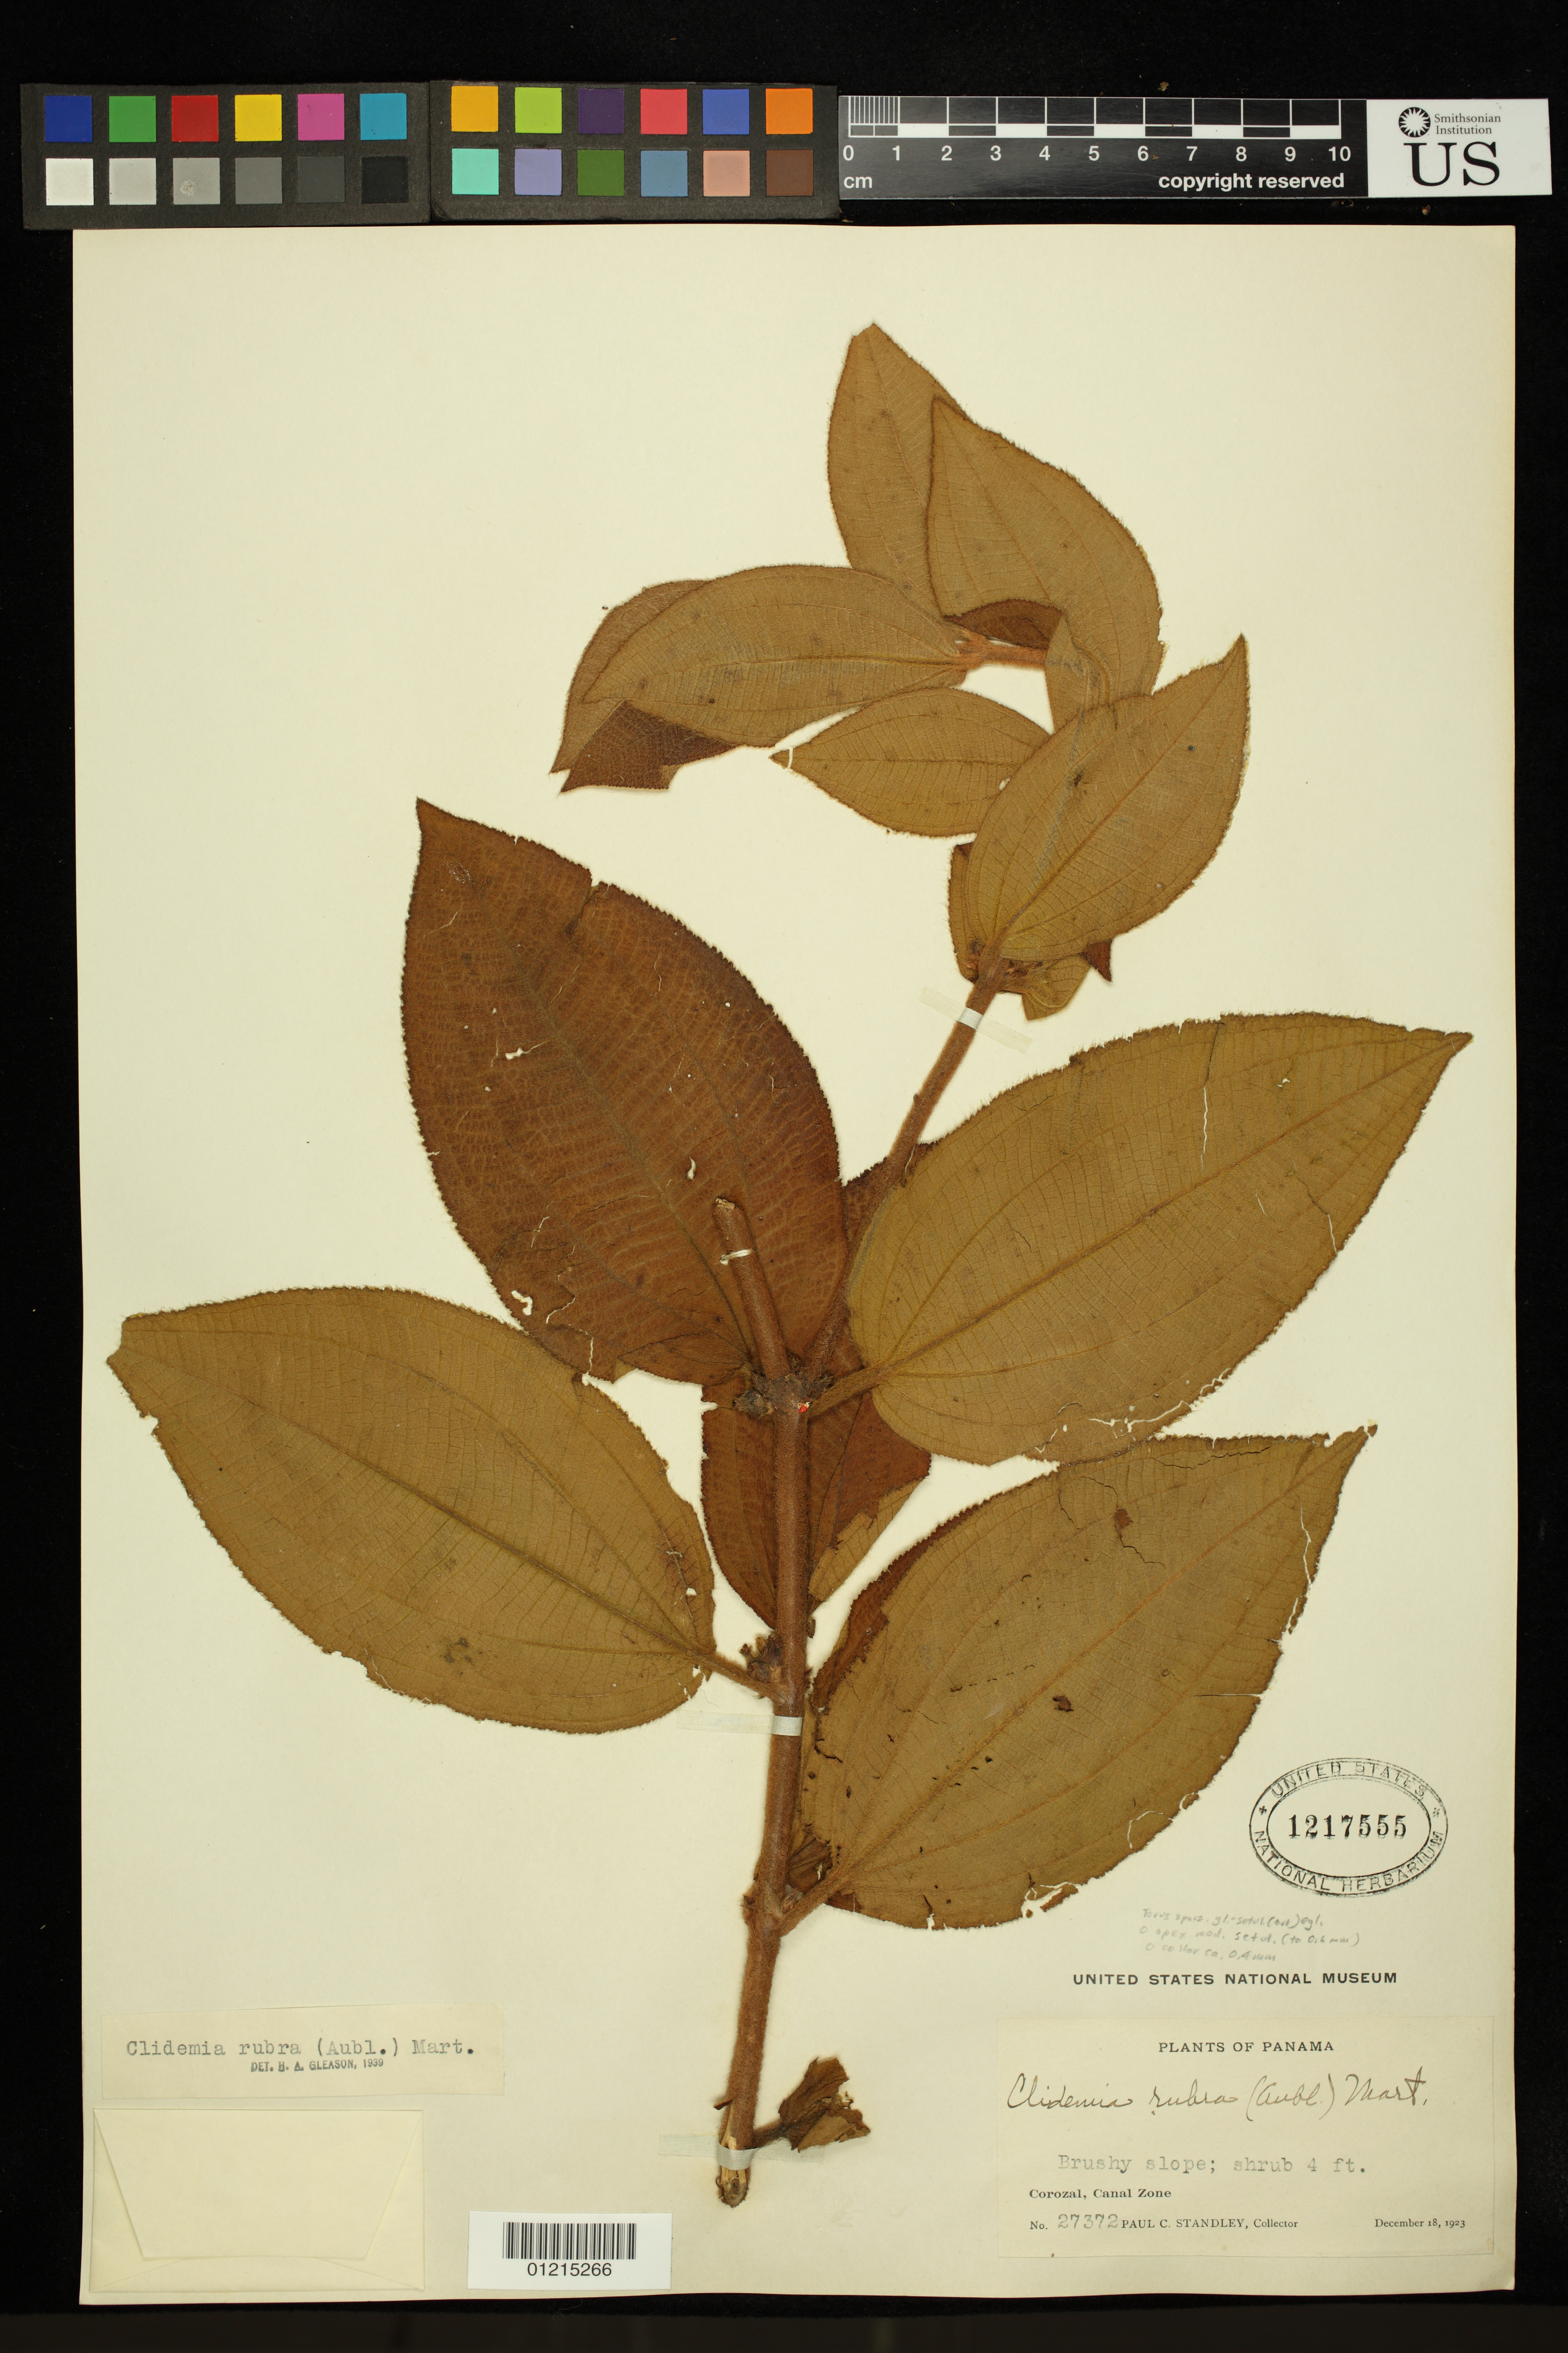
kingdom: Plantae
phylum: Tracheophyta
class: Magnoliopsida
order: Myrtales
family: Melastomataceae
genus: Clidemia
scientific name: Clidemia rubra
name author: (Aubl.) Mart.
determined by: Gleason, H. A.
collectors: P. C. Standley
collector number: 27372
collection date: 1923-12-18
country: Panama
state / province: Panamá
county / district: Canal Zone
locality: Corozal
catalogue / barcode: US 1217555